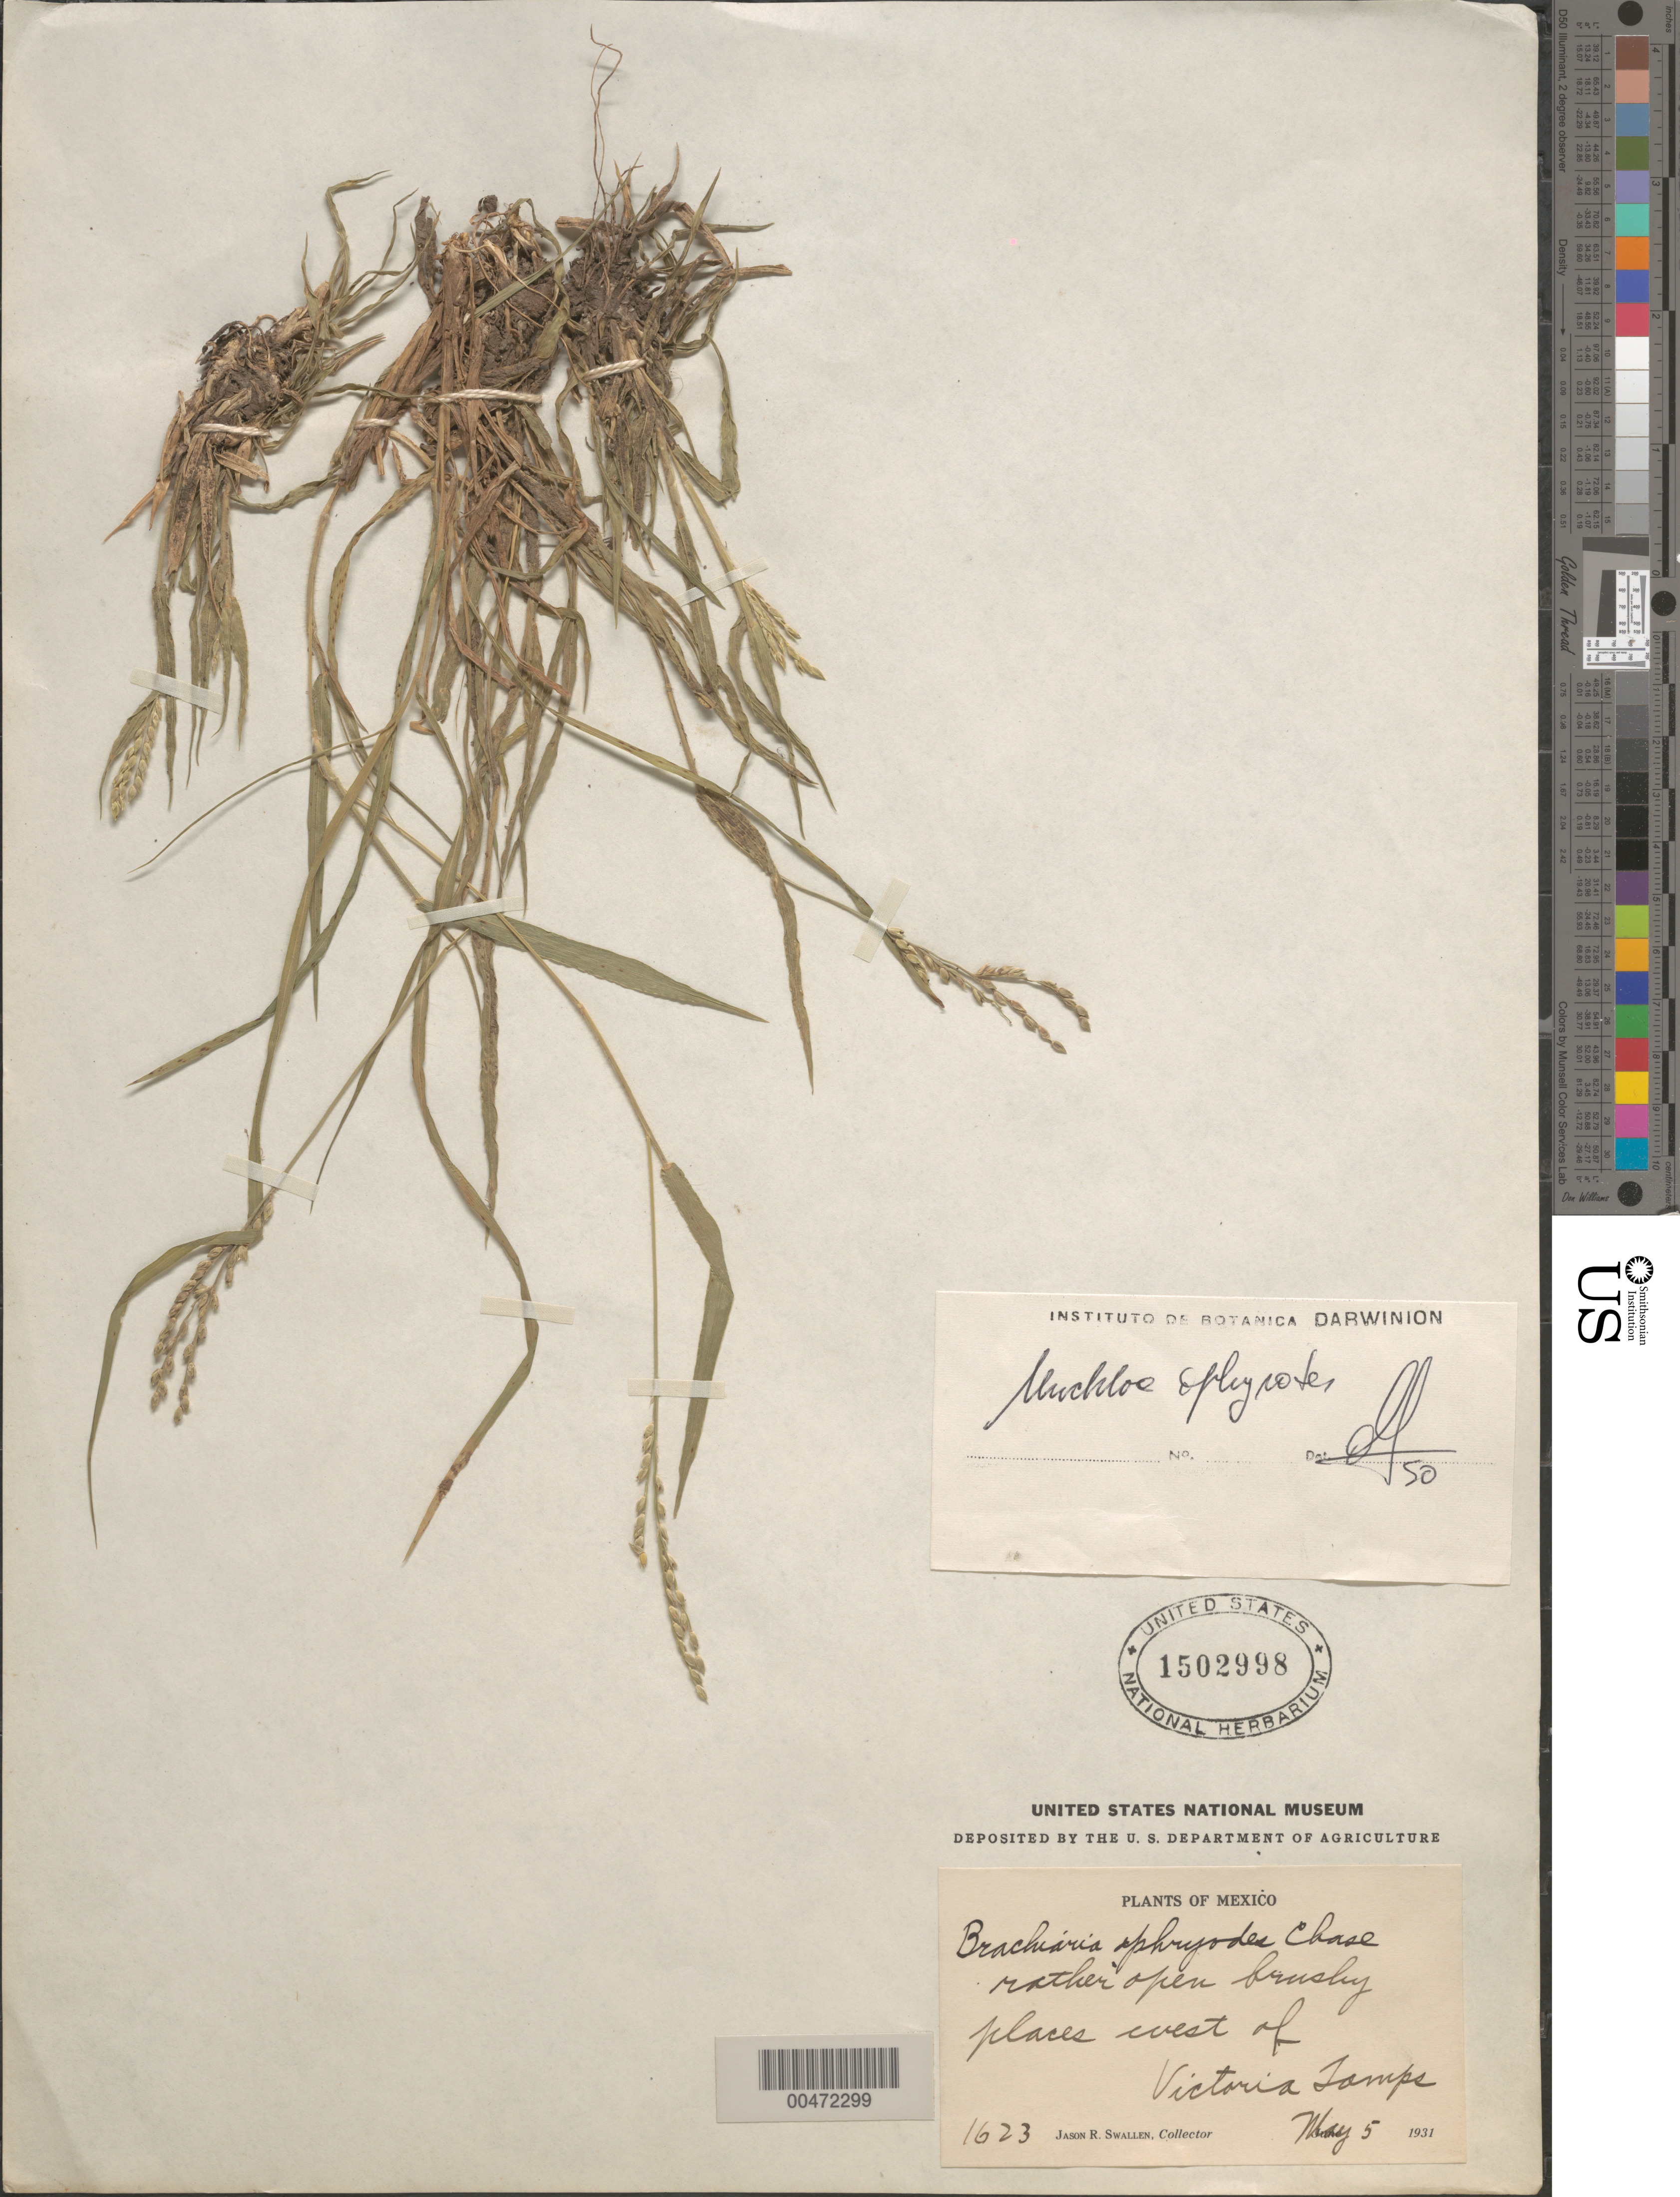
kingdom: Plantae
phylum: Tracheophyta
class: Liliopsida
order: Poales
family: Poaceae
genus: Urochloa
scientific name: Urochloa ophryodes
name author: (Hitchc.) Morrone & Zuloaga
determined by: Morrone, O. N., (SI), Instituto de Botánica Darwinion (Argentina)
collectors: J. R. Swallen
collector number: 1623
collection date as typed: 5 May 1931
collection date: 1931-05-05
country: Mexico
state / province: Tamaulipas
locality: W of Victoria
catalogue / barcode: US 1502998